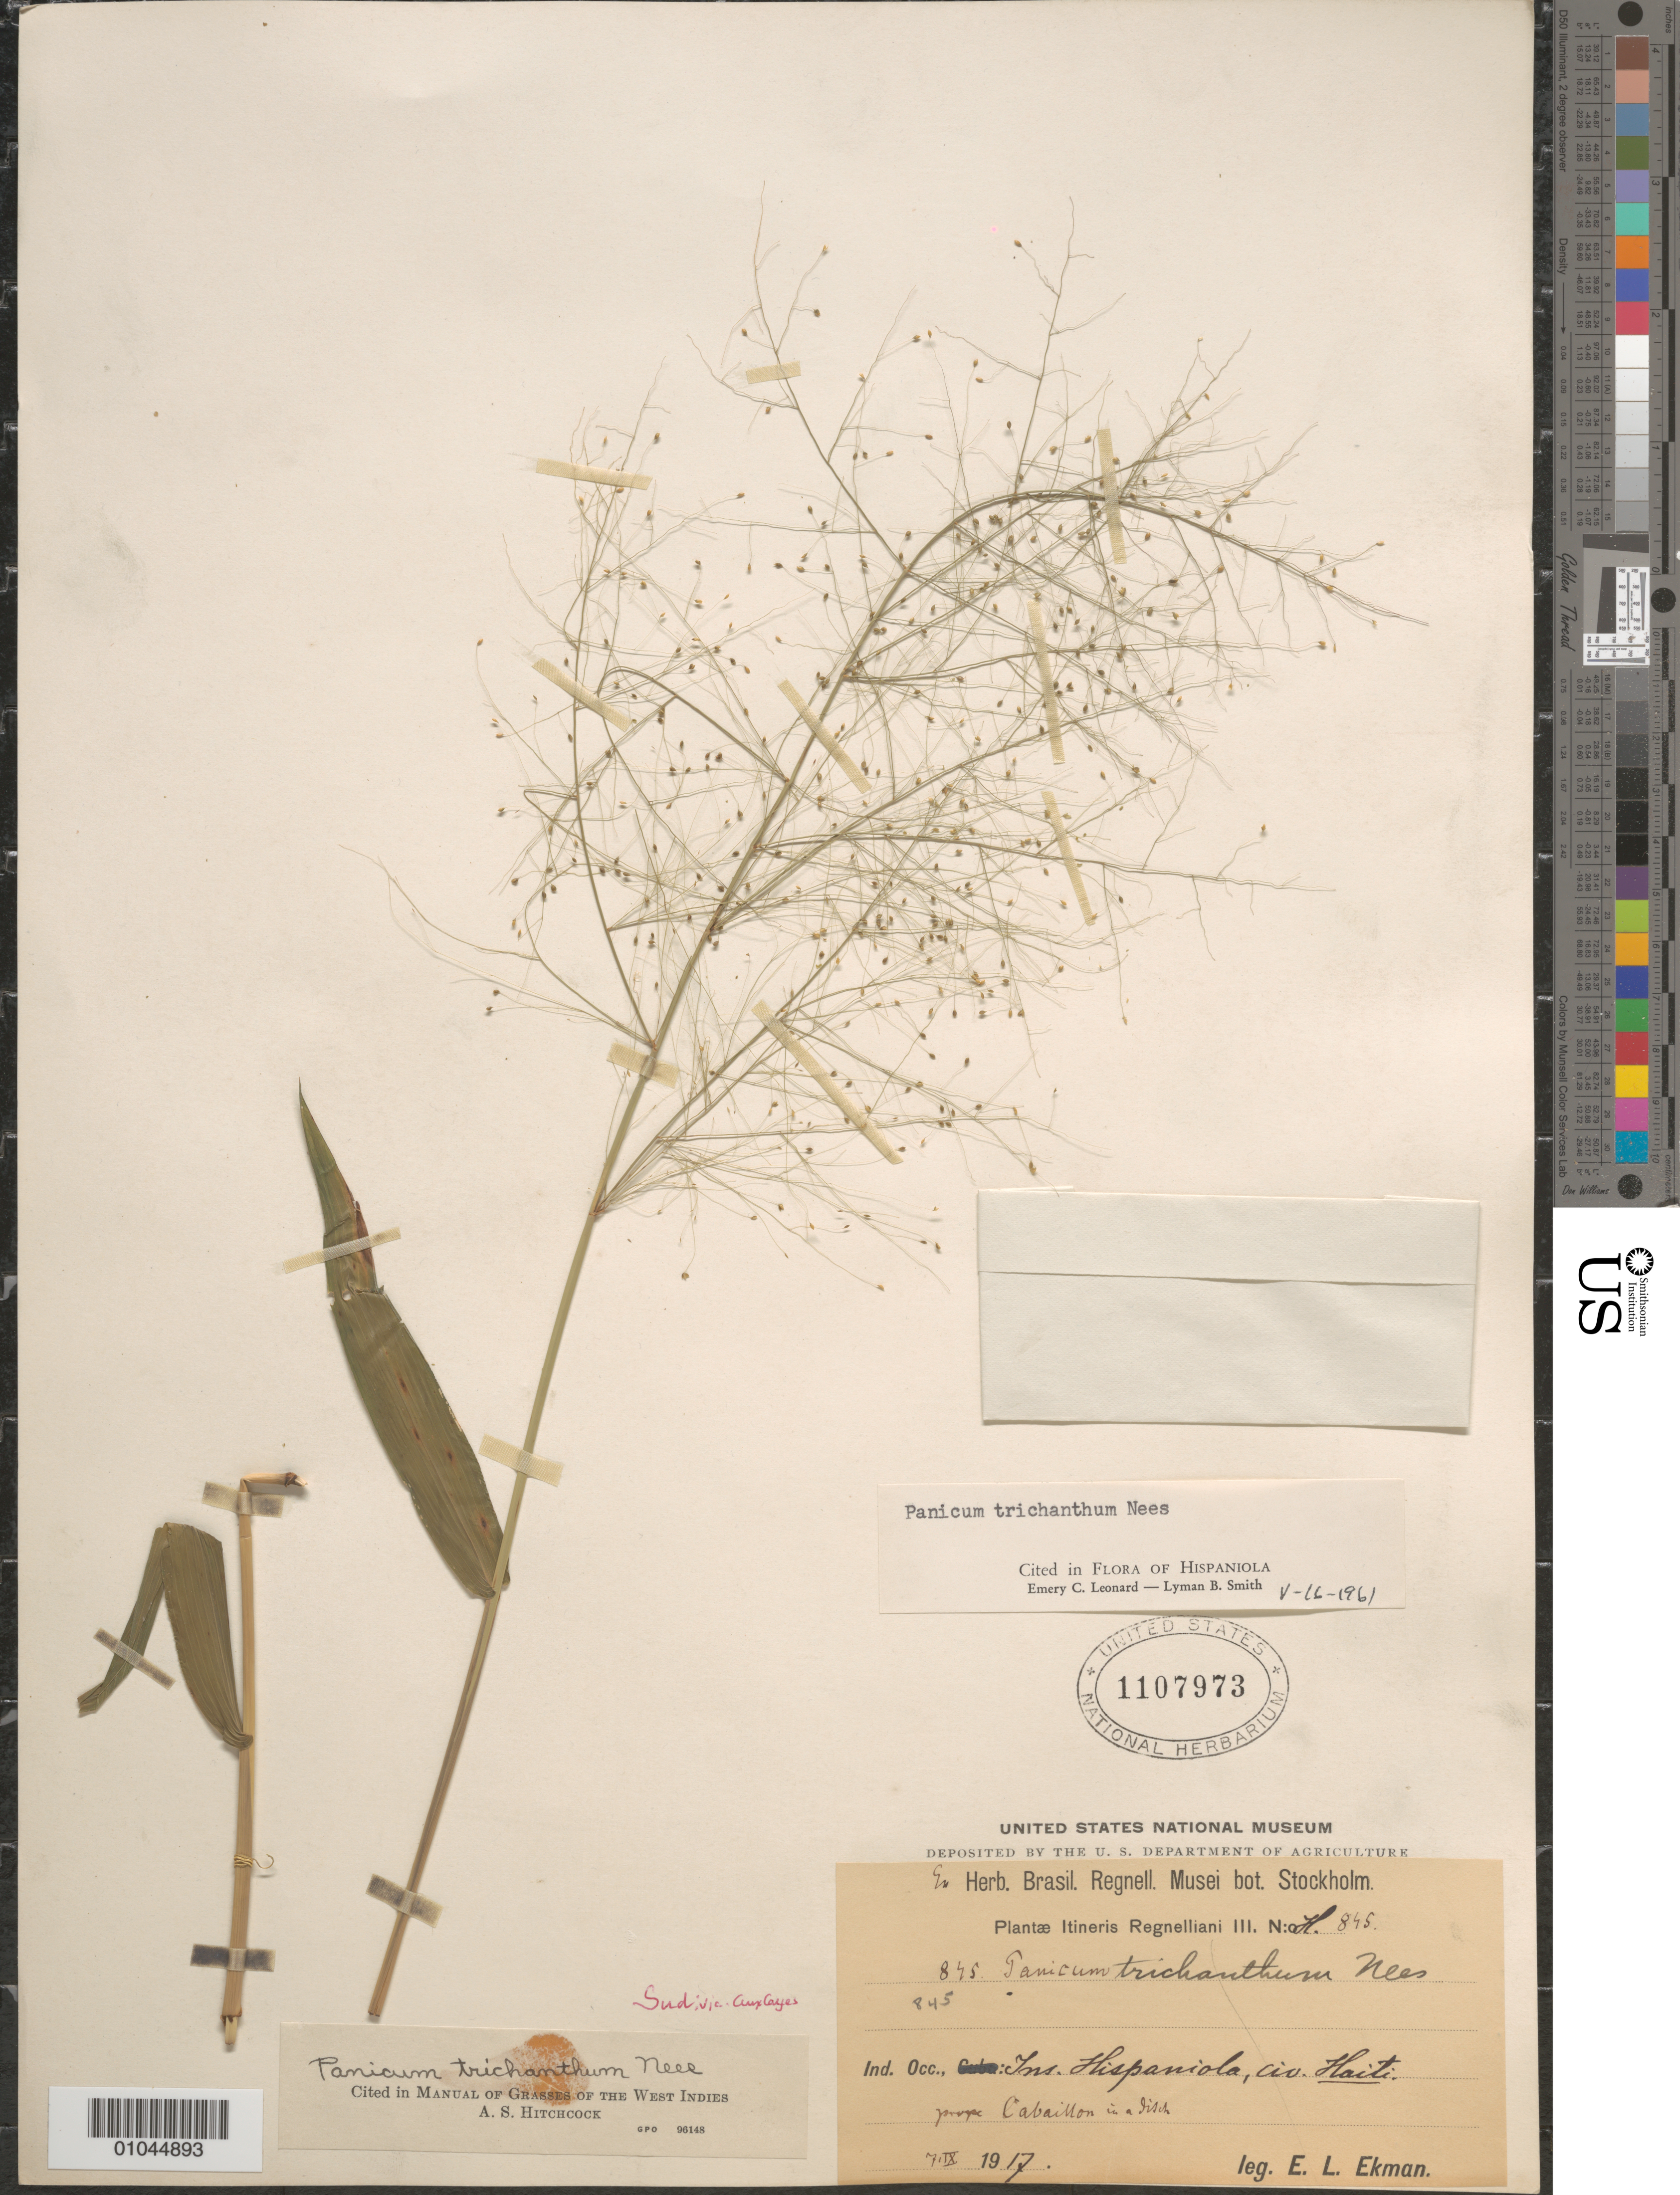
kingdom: Plantae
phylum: Tracheophyta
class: Liliopsida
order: Poales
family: Poaceae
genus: Panicum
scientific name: Panicum trichanthum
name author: Nees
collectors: E. L. Ekman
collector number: H 845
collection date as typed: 07 Sep 1917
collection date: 1917-09-07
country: Haiti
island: Hispaniola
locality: Cabaillon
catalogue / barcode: US 1107973